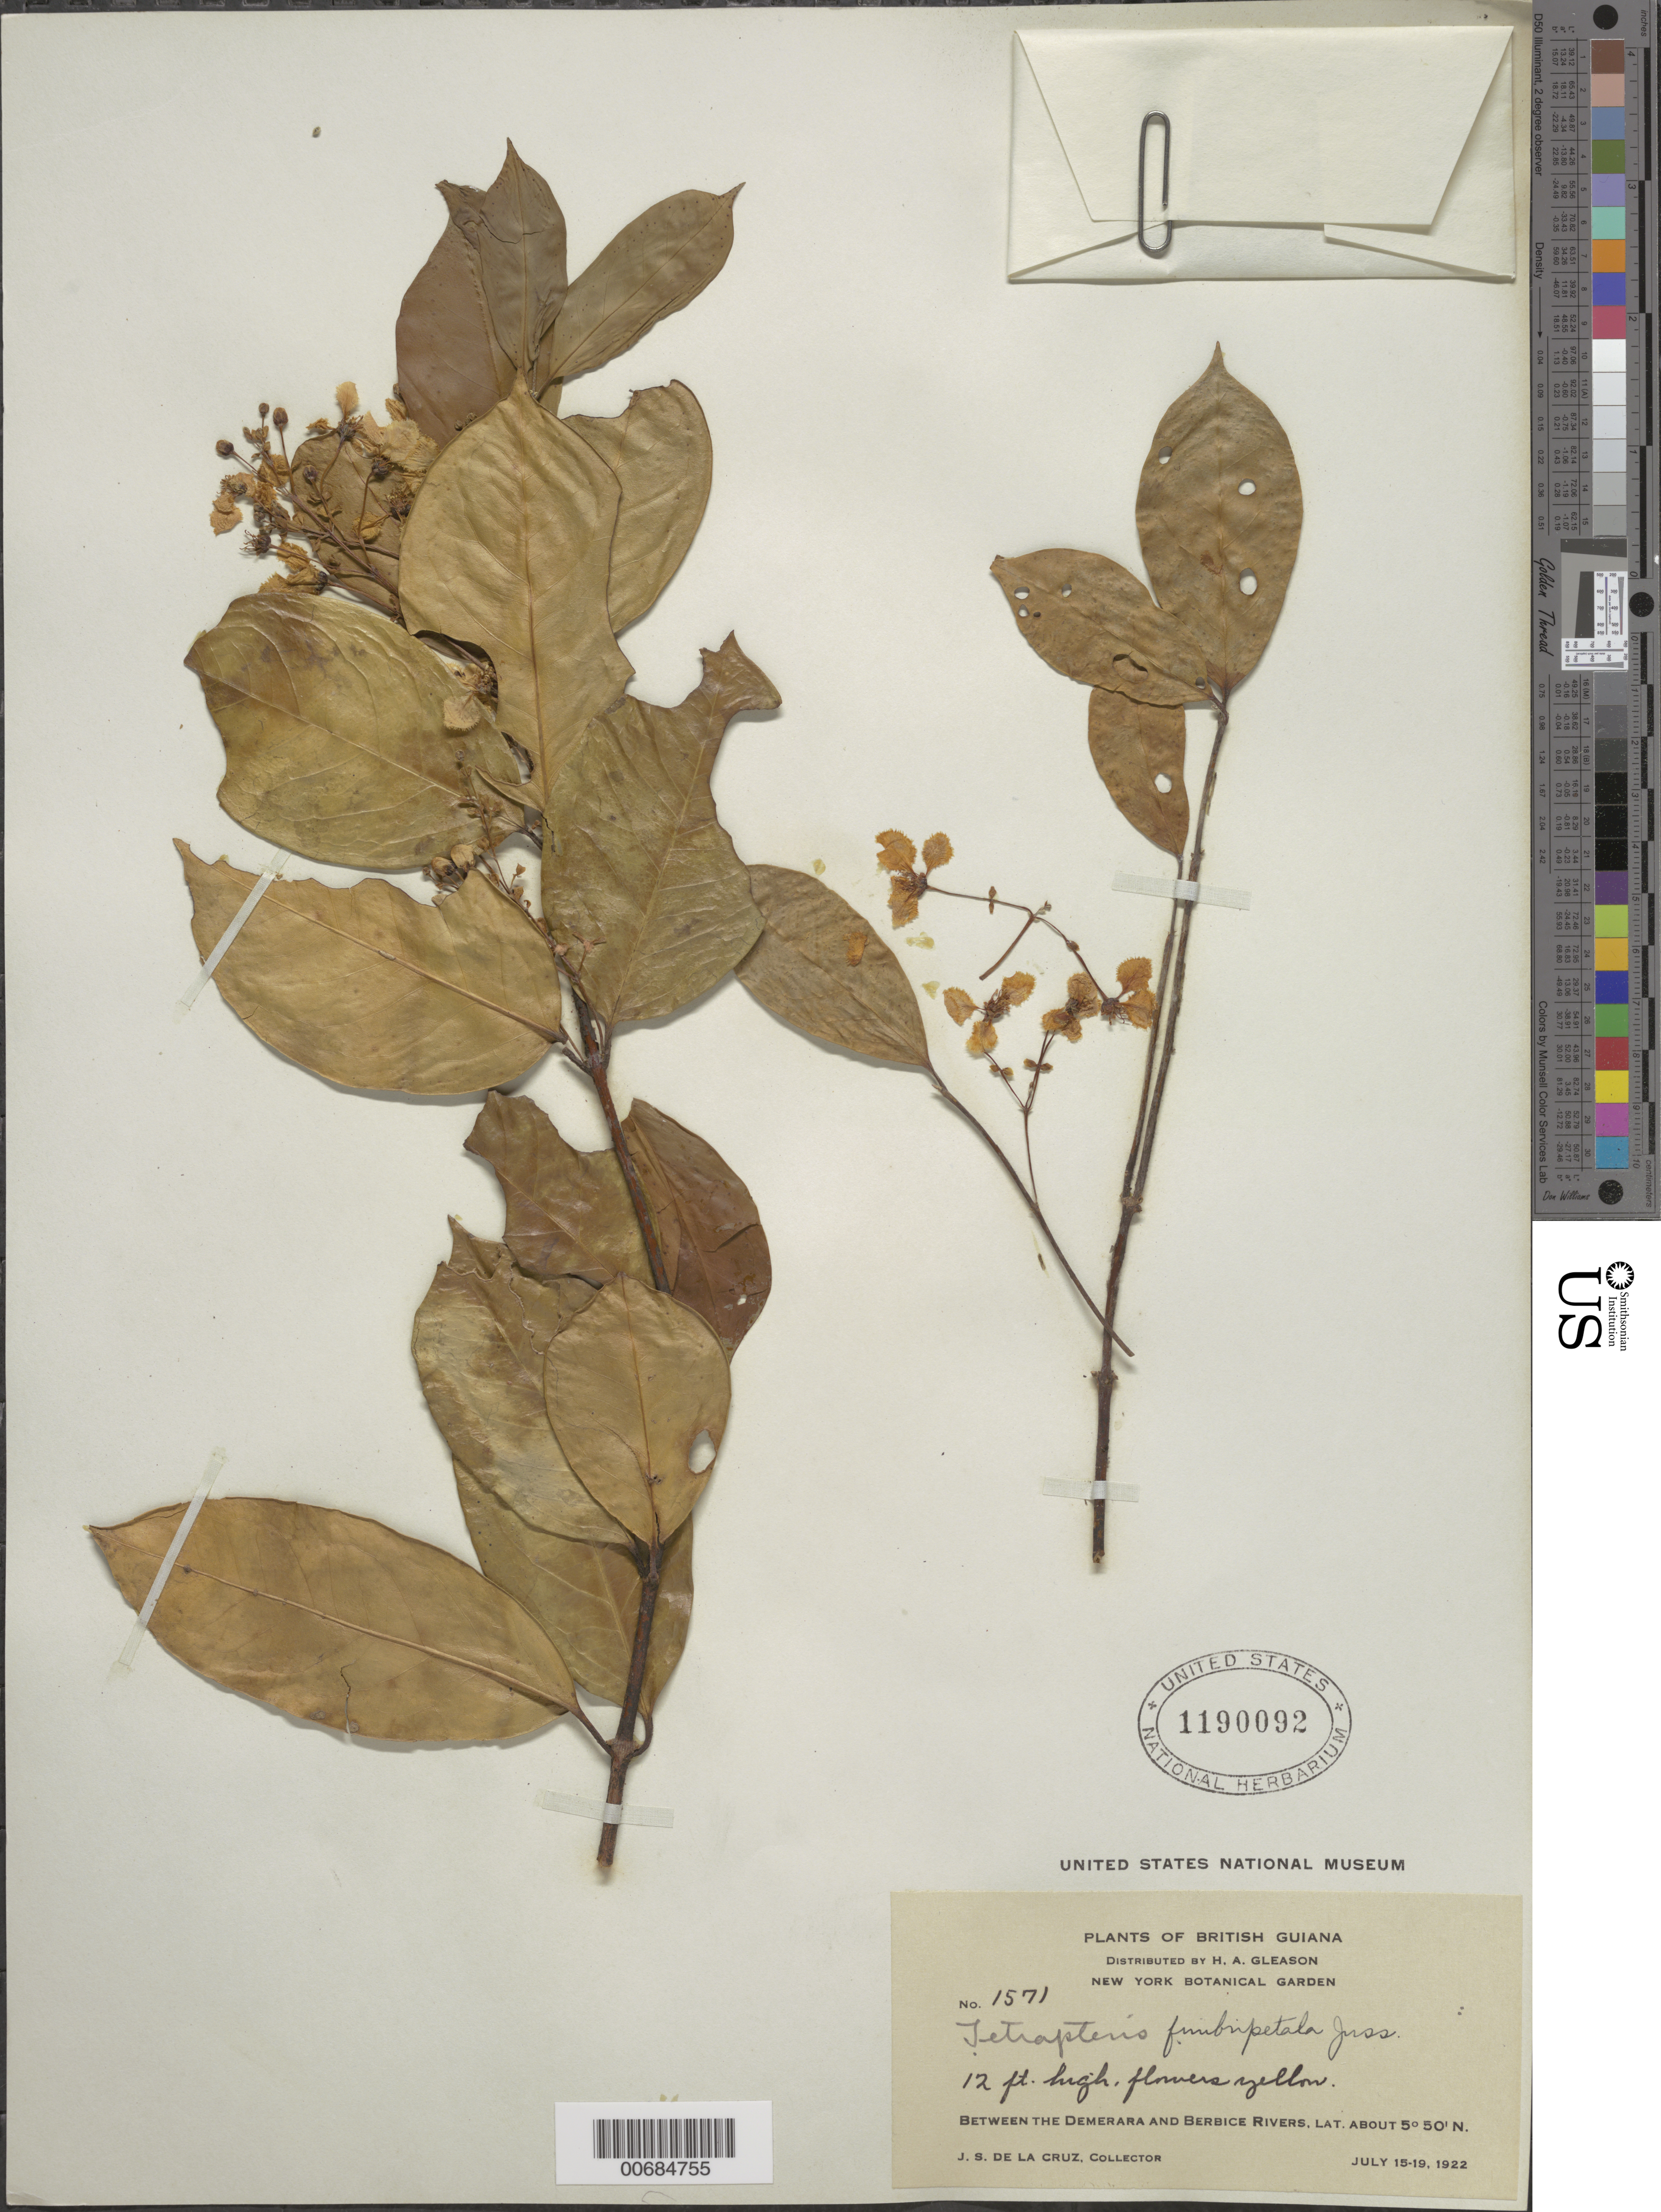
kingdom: Plantae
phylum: Tracheophyta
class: Magnoliopsida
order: Malpighiales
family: Malpighiaceae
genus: Glicophyllum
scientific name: Glicophyllum fimbripetalum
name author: (A. Juss.) R.F. Almeida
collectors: J. S. de la Cruz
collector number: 1571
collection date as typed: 15-Jul-22 to 19-Jul-22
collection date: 1922-07-15/1922-07-19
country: Guyana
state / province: U. Demerara-Berbice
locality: Demerara River to the Berbice River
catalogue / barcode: US 1190092